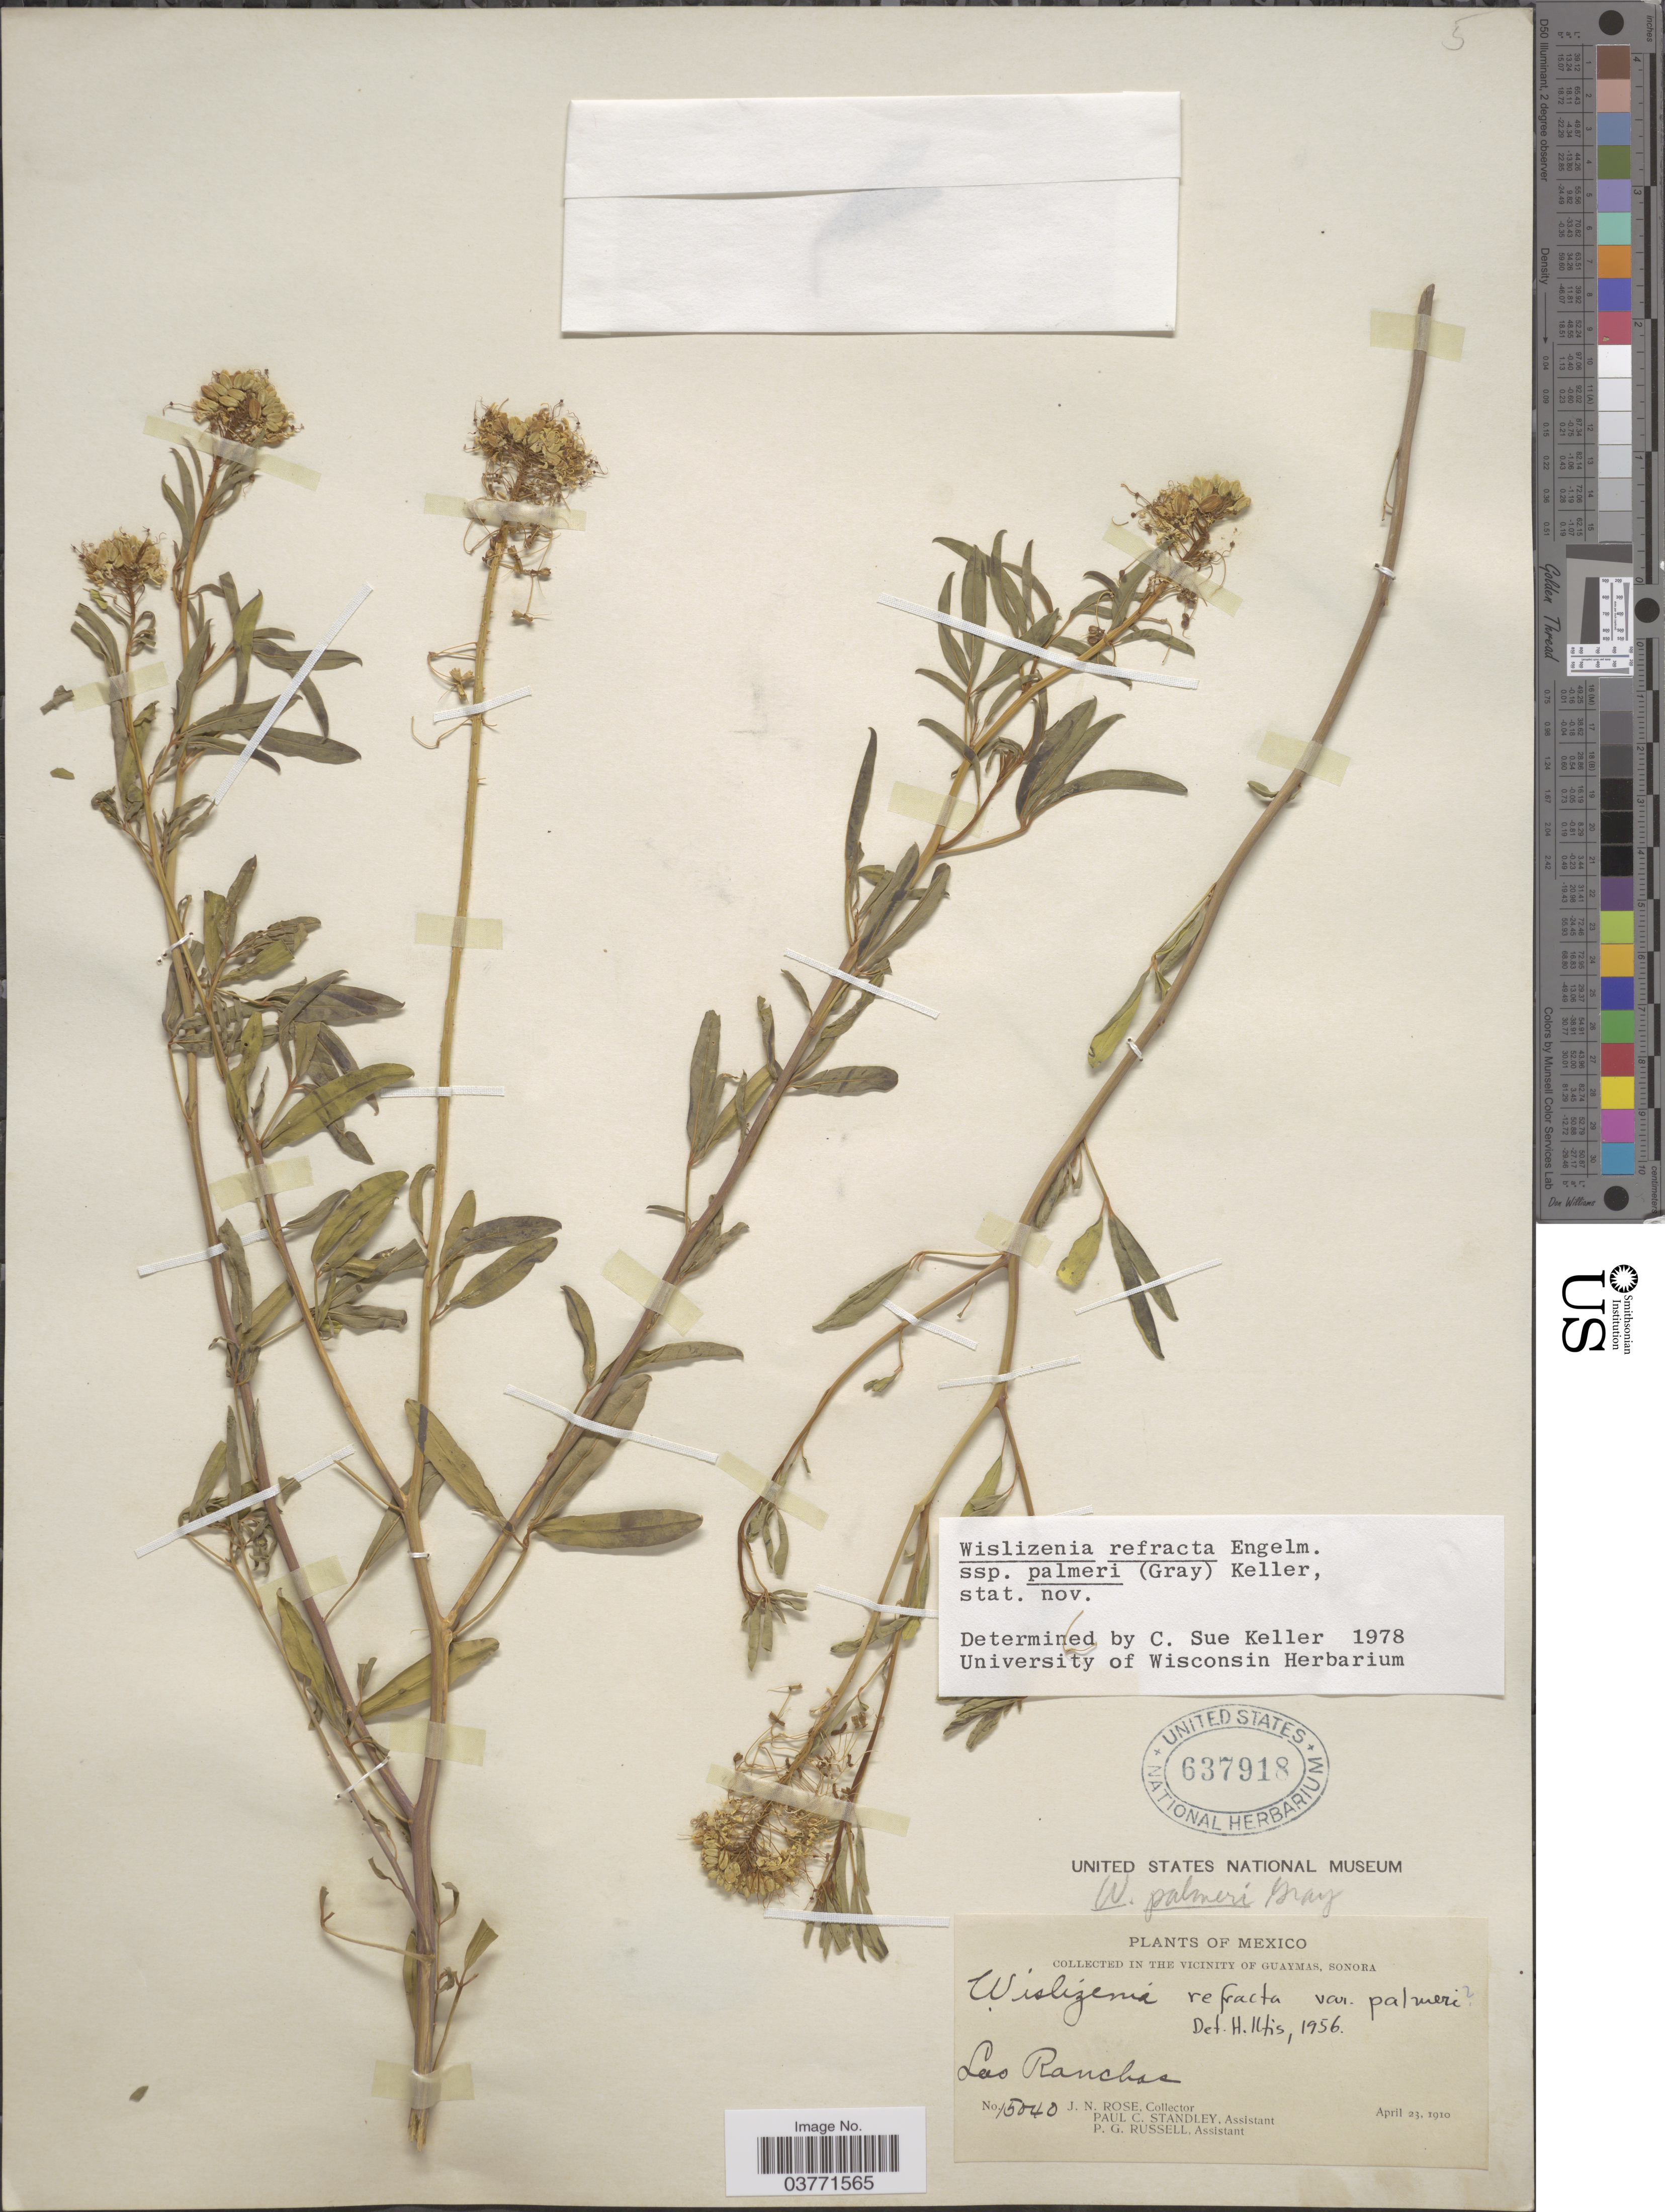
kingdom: Plantae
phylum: Tracheophyta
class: Magnoliopsida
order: Brassicales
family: Cleomaceae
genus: Cleomella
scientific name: Cleomella palmeri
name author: (A. Gray) J.C. Hall & Roalson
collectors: J. N. Rose, P. C. Standley & P. G. Russell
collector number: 15040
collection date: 1910-04-23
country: Mexico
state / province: Sonora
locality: The vicinity of Guaymas. Las Ranchos.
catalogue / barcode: US 637918